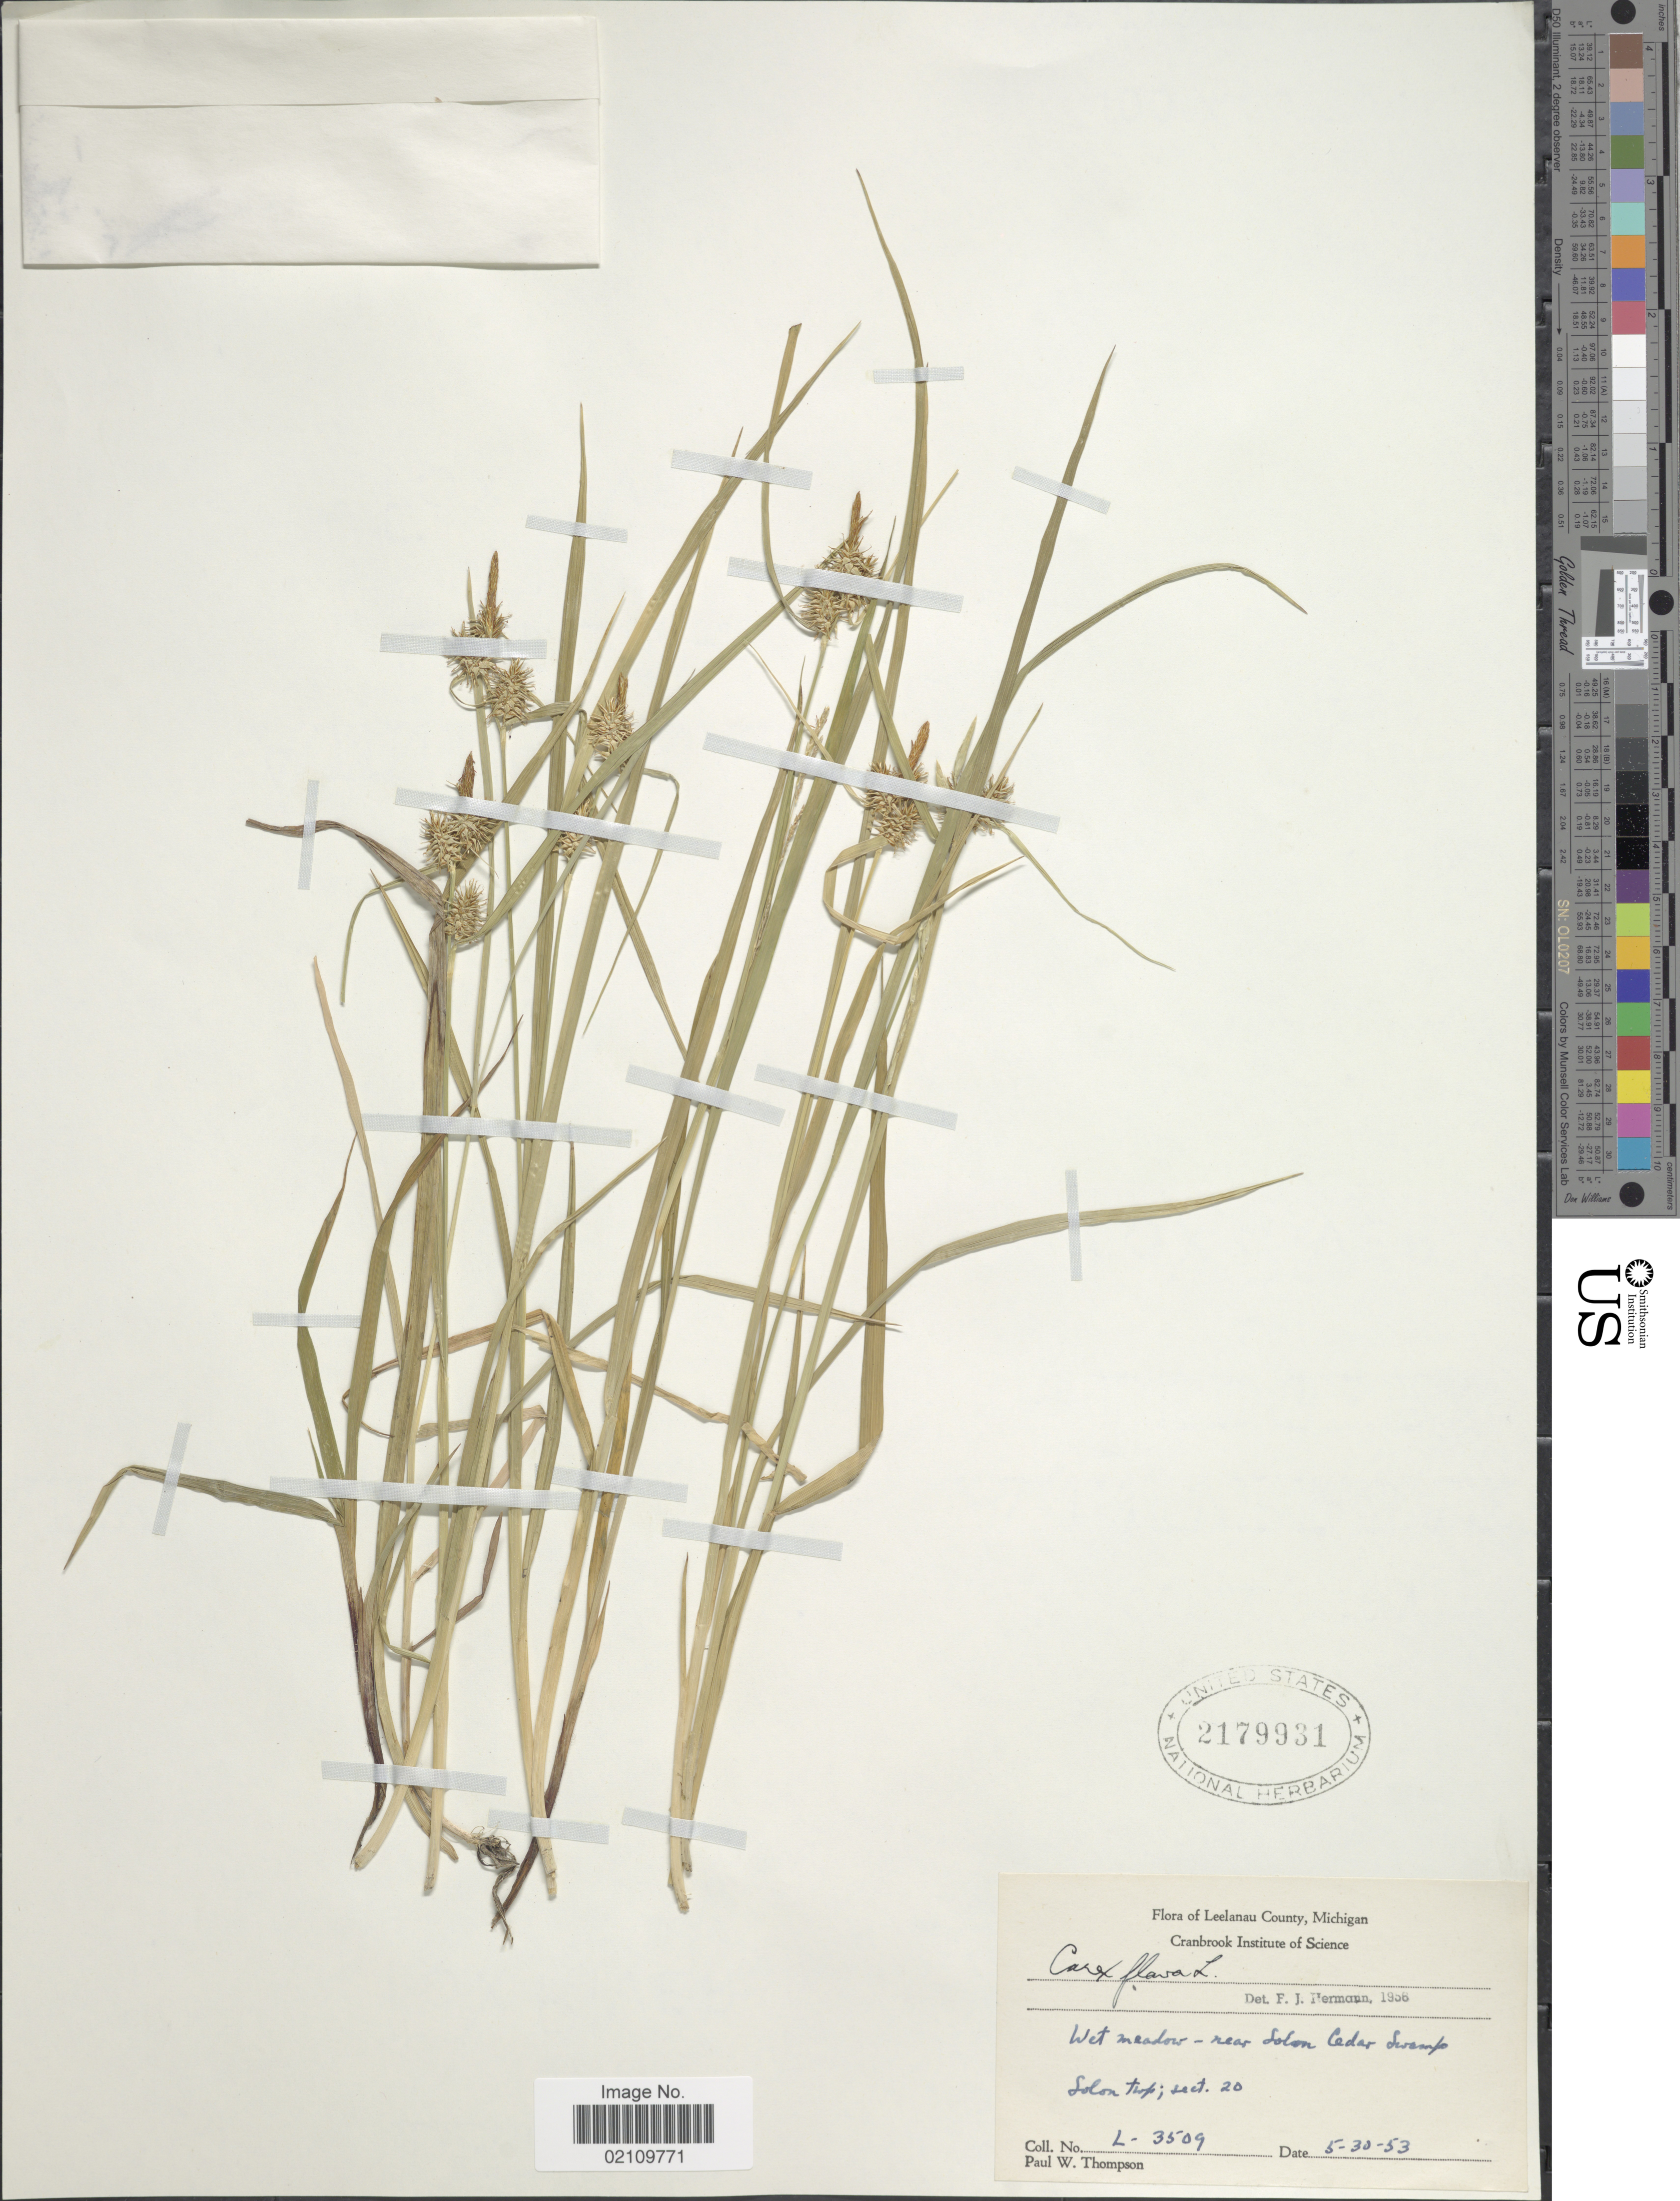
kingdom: Plantae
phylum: Tracheophyta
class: Liliopsida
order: Poales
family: Cyperaceae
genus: Carex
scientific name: Carex flava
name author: L.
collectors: P. Thompson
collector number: L-3509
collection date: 1953-05-30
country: United States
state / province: Michigan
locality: Leelanau County, wet meadow - near Solon Cedar Swamp Solom twp; sect. 20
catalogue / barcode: US 2179931